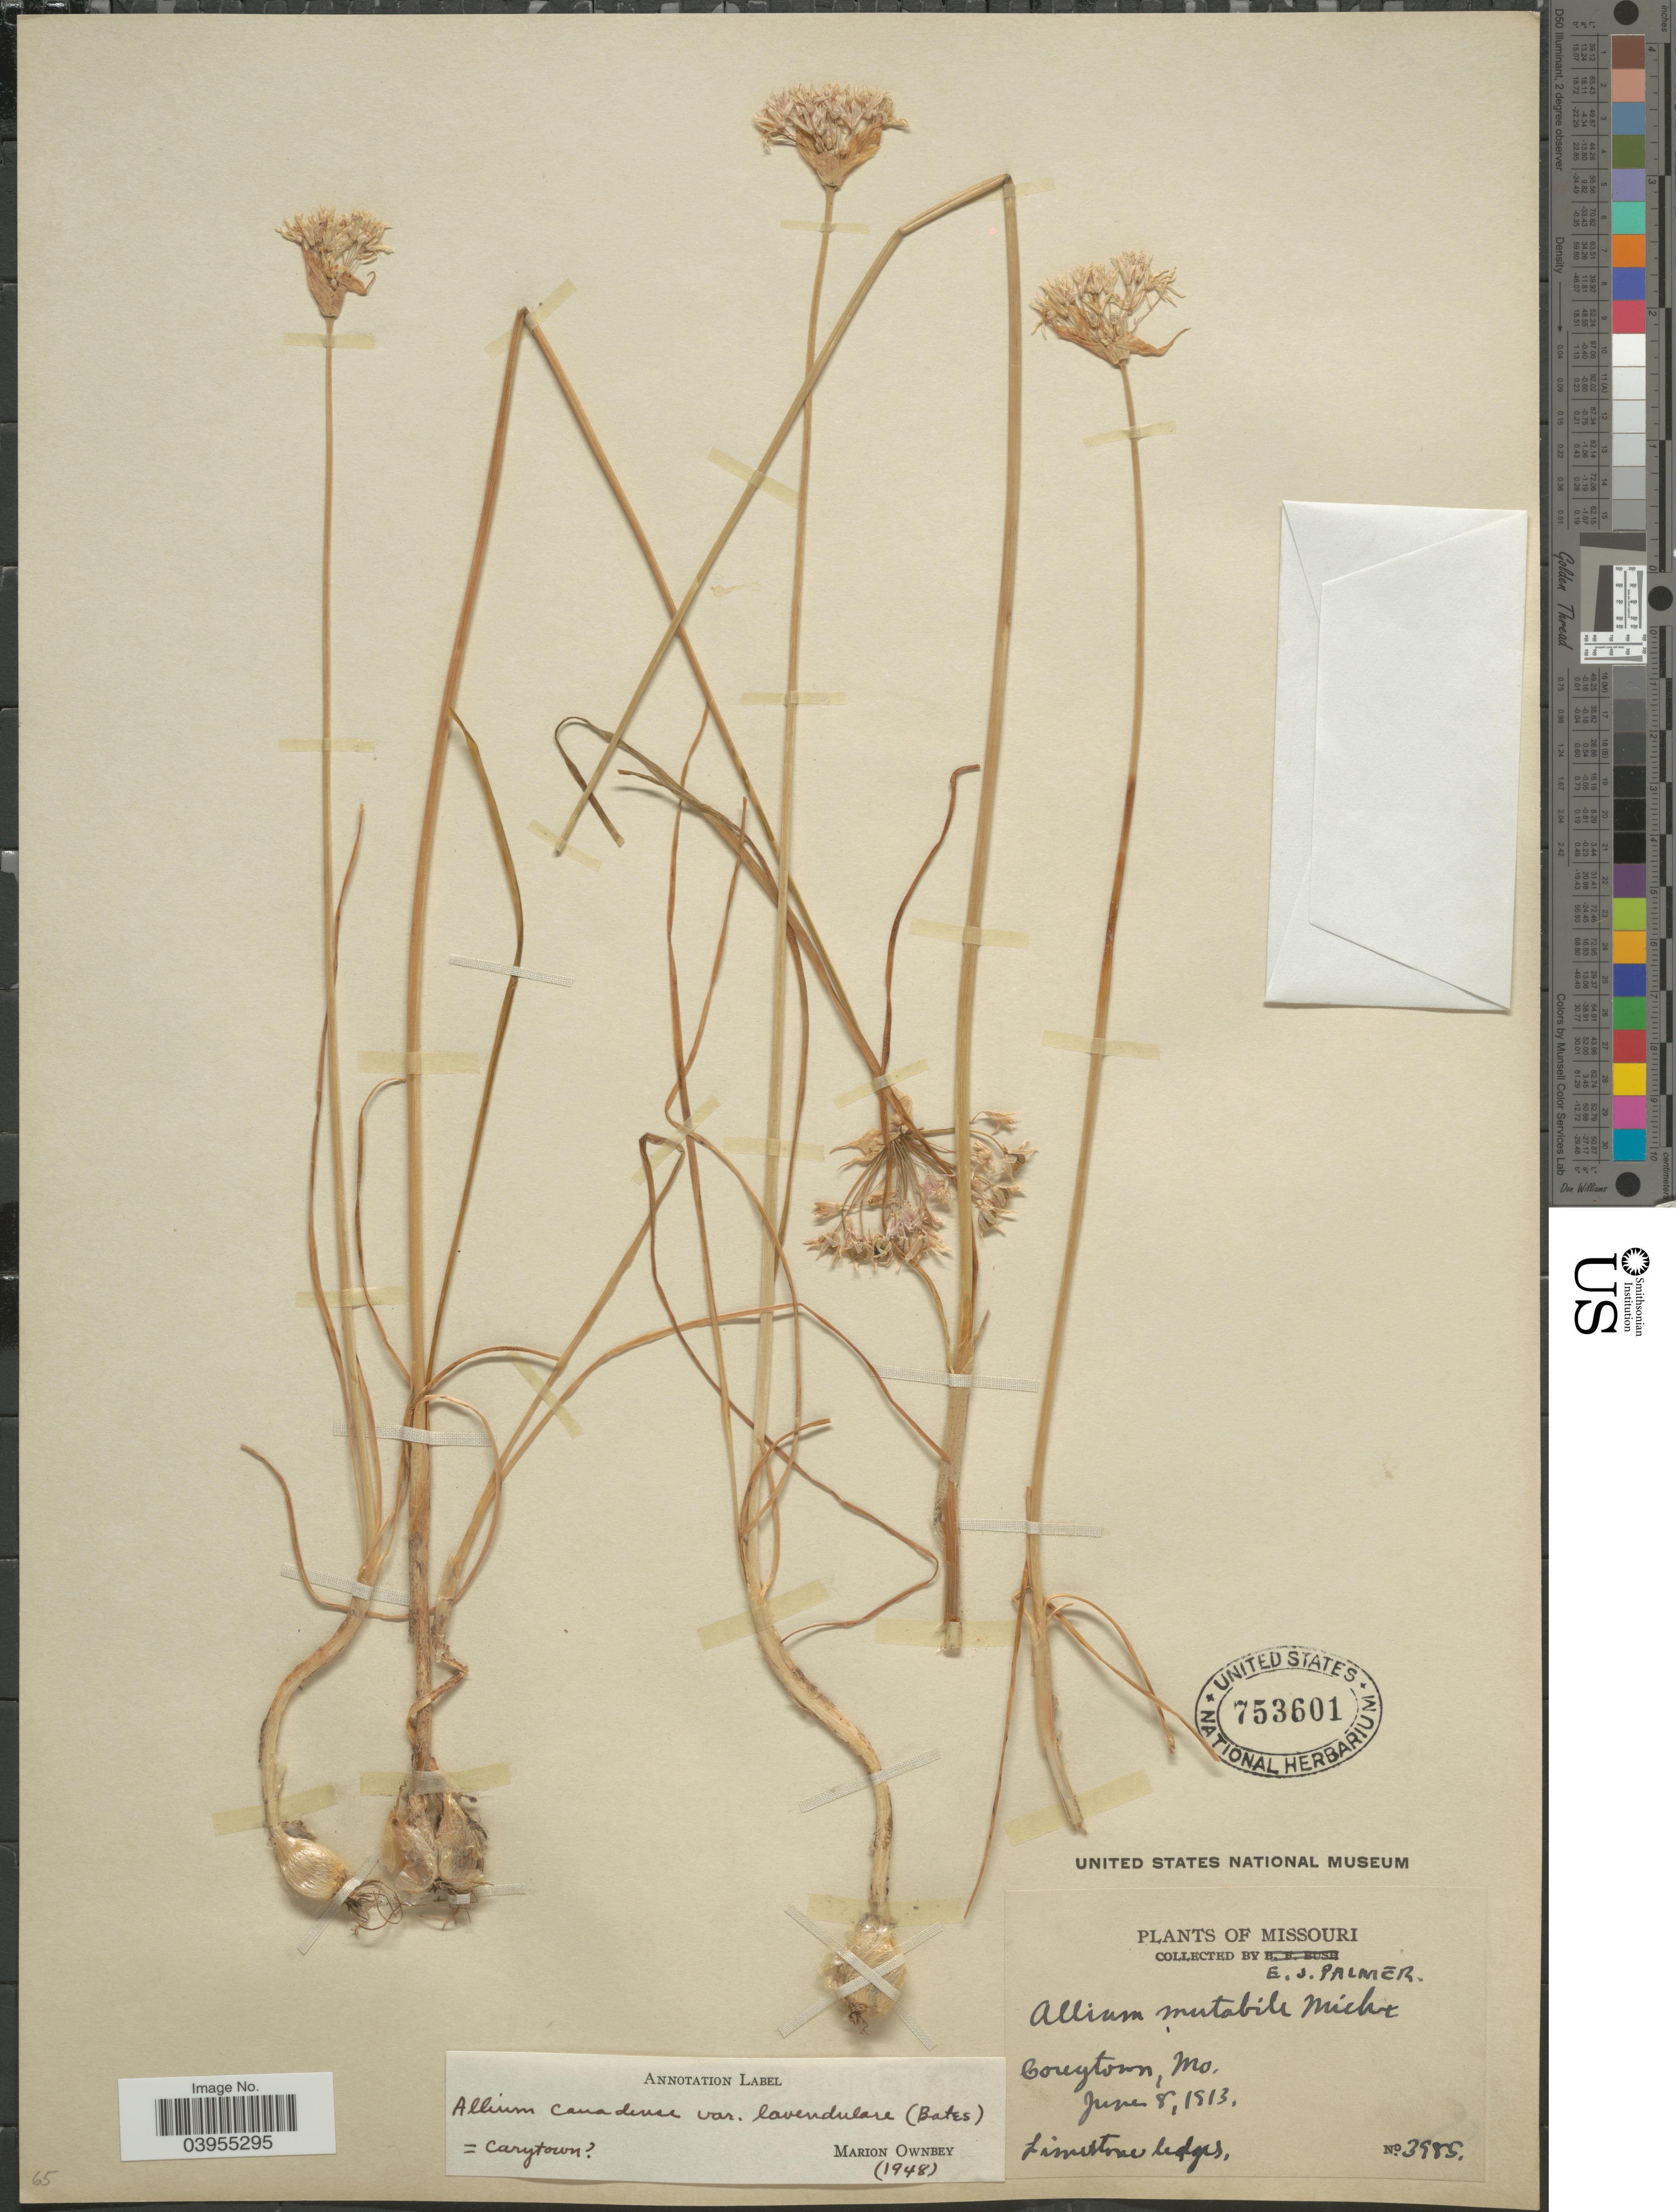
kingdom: Plantae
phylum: Tracheophyta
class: Liliopsida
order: Asparagales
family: Amaryllidaceae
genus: Allium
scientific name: Allium canadense var. lavandulare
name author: (Bates) Ownbey & Aase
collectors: E. J. Palmer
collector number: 3985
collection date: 1913-06-08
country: United States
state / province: Missouri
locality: Coreytown.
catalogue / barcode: US 753601